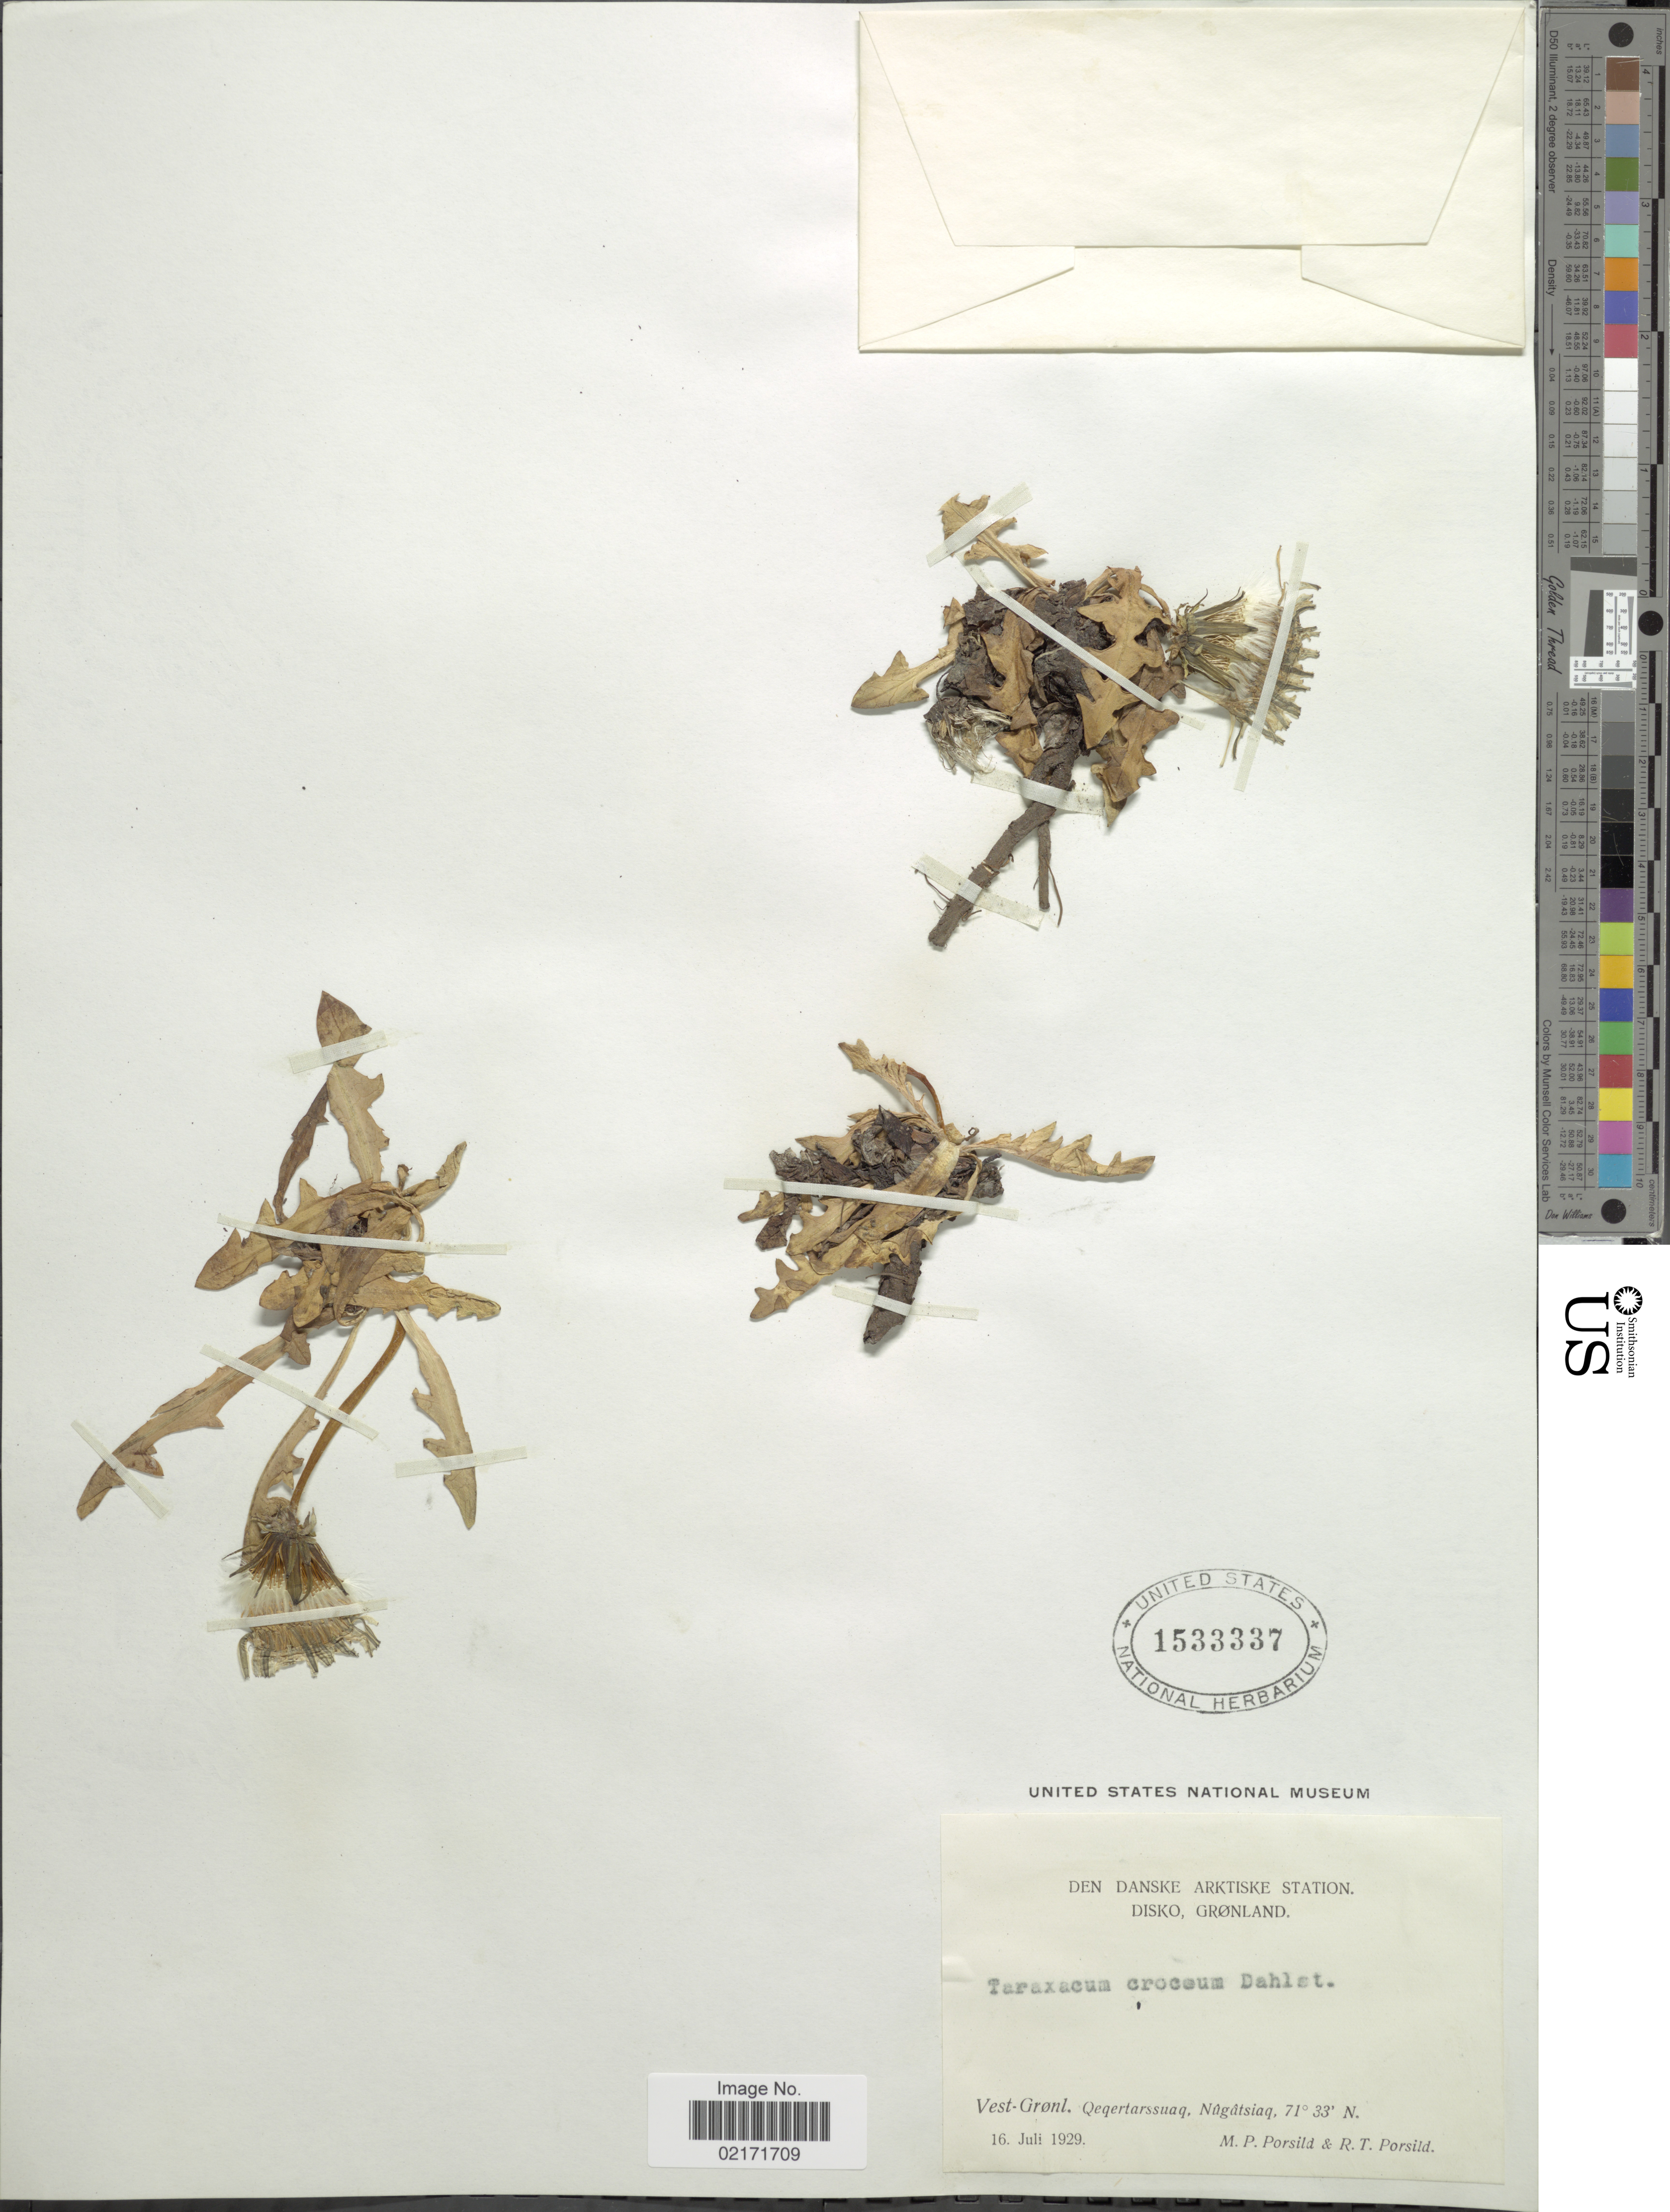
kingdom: Plantae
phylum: Tracheophyta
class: Magnoliopsida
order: Asterales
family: Asteraceae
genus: Taraxacum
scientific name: Taraxacum croceum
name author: Dahlst.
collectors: M. P. Porsild & R. T. Porsild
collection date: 1929-07-16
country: Greenland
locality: Den Danske Arktiske Station. Disko, Grønland. Vest-Grønl. Qeqertarssuaq, Nûgâtsiaq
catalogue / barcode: US 1533337